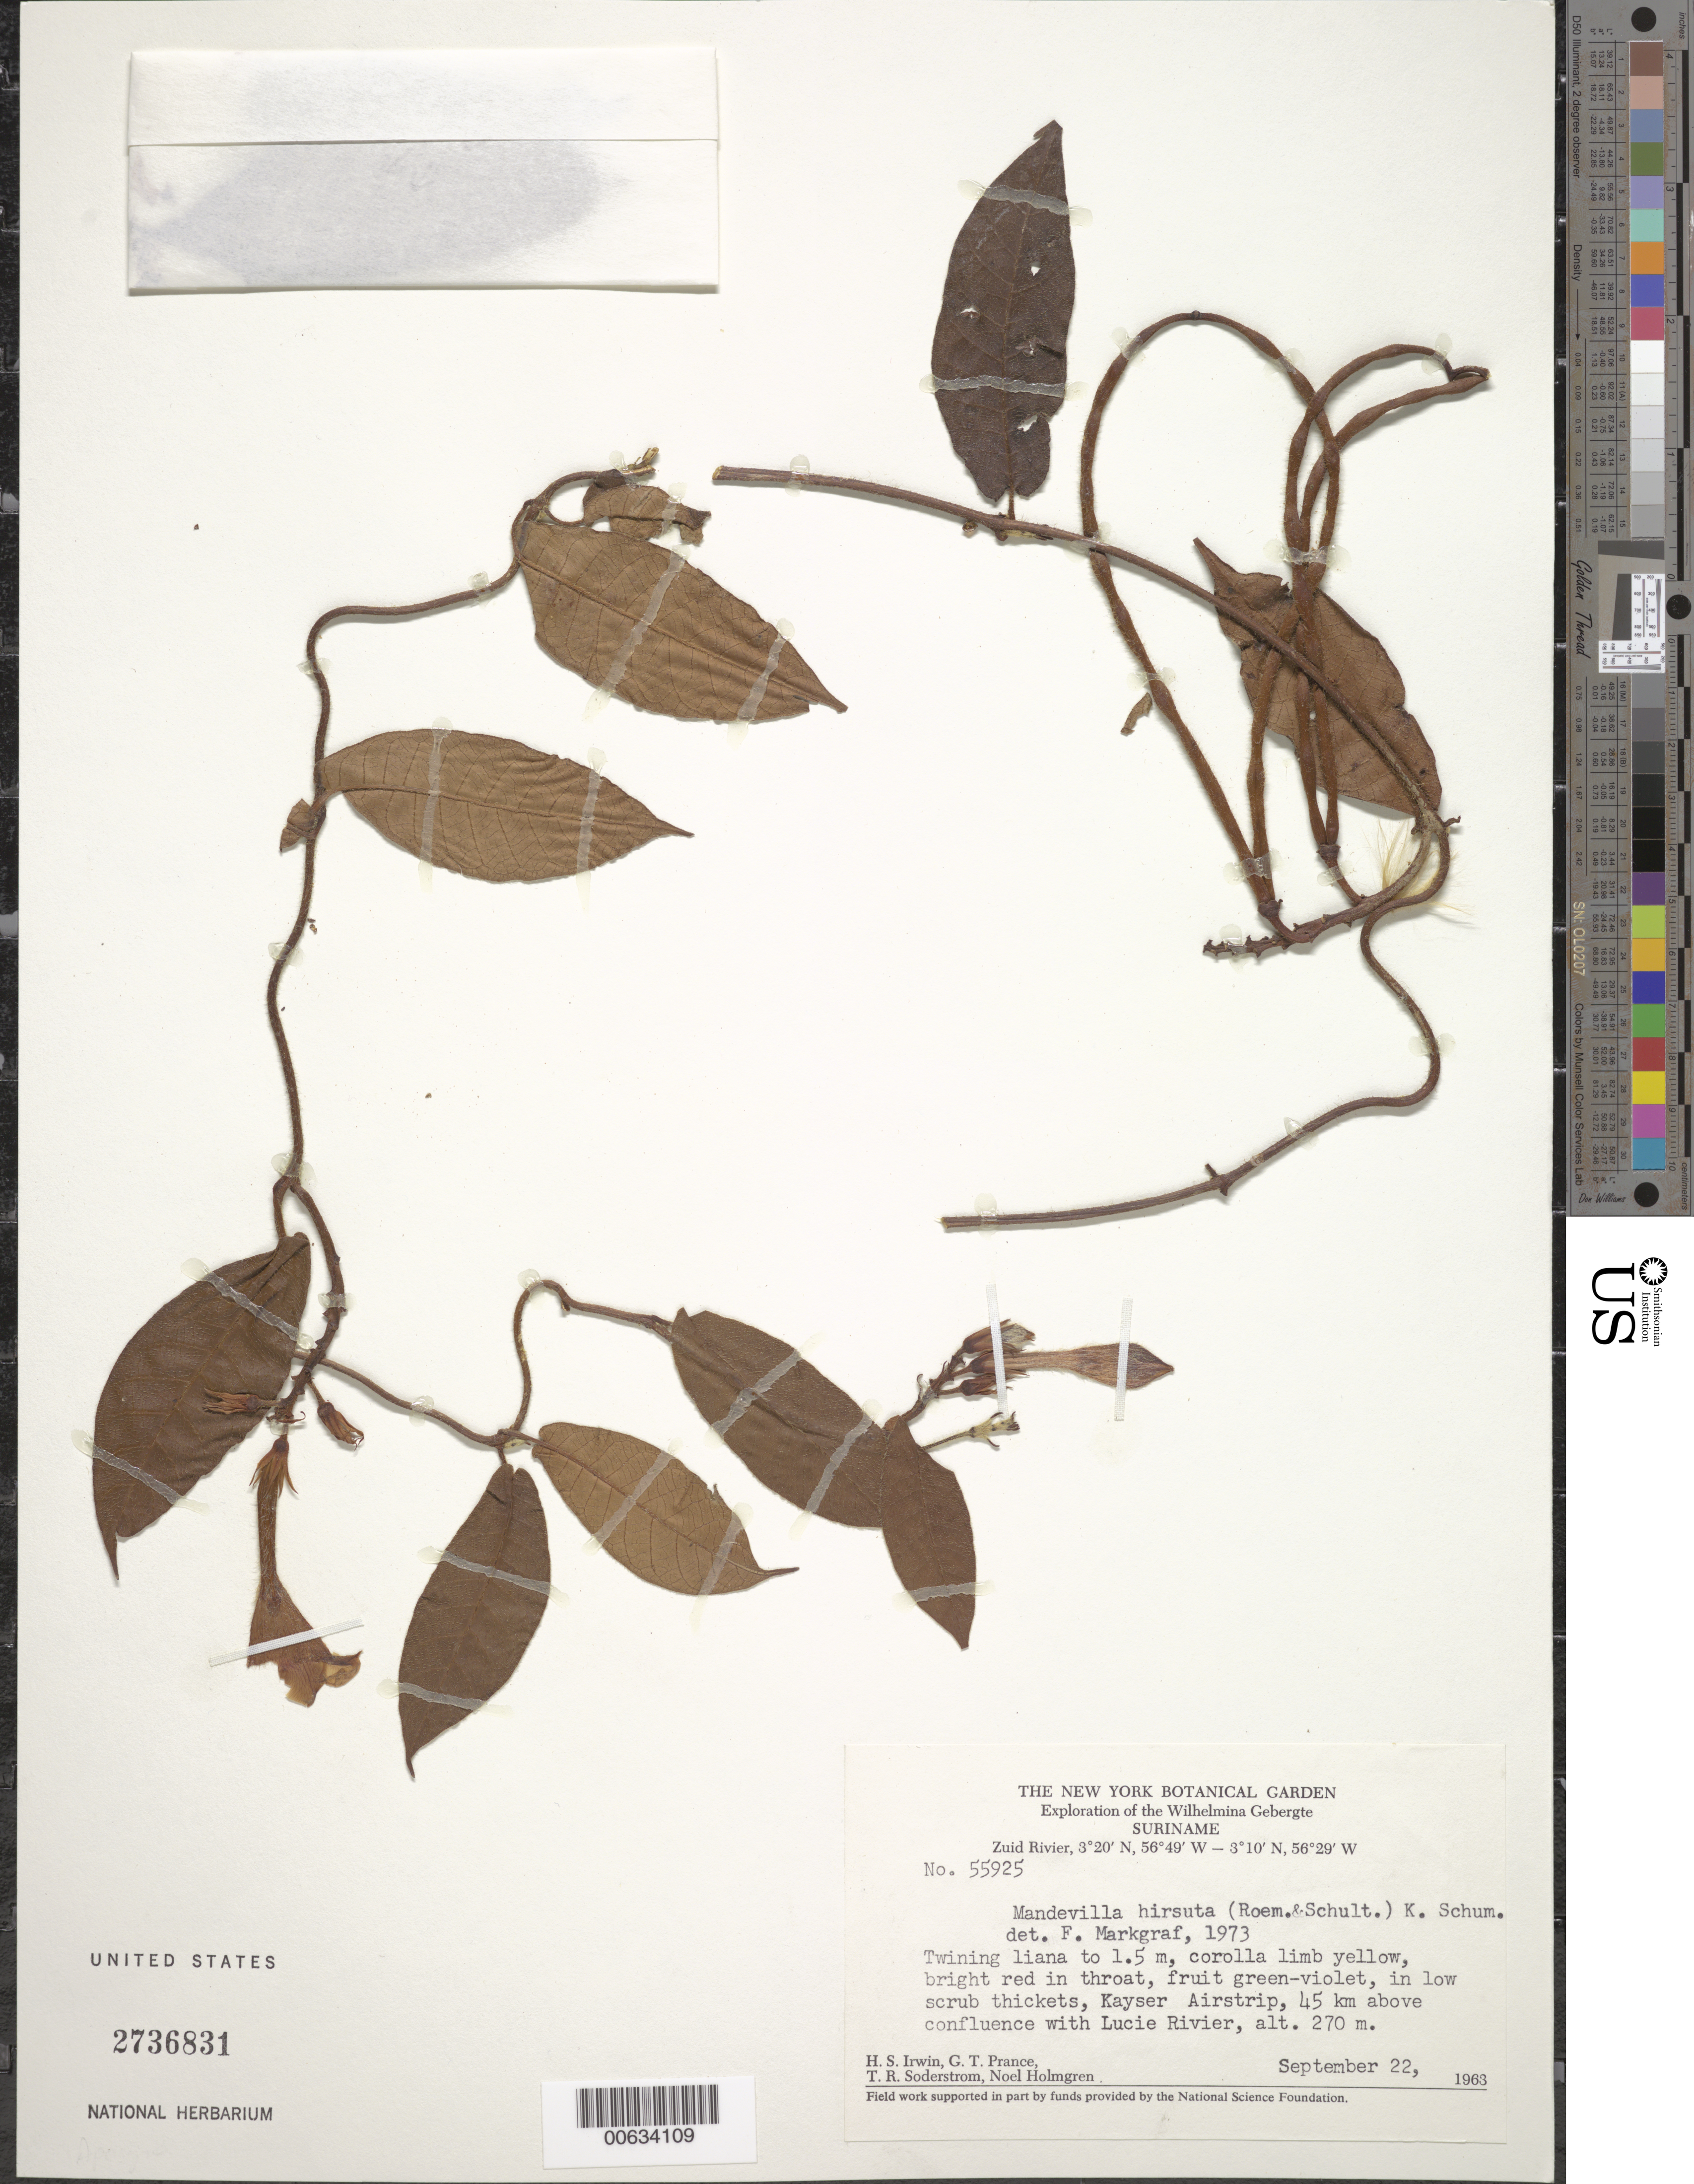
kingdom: Plantae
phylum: Tracheophyta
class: Magnoliopsida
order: Gentianales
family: Apocynaceae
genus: Mandevilla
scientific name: Mandevilla hirsuta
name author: (Rich.) K. Schum.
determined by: Markgraf, Friedrich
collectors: H. Irwin, G. T. Prance, T. R. Soderstrom & N. H. Holmgren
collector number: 55925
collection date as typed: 22-Sep-63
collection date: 1963-09-22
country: Suriname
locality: Kayser Airstrip, Zuid R., 45 km above confl. with Lucie R., Wilhelmina Gebergte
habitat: Low scrub thickets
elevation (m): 270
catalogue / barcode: US 2736831